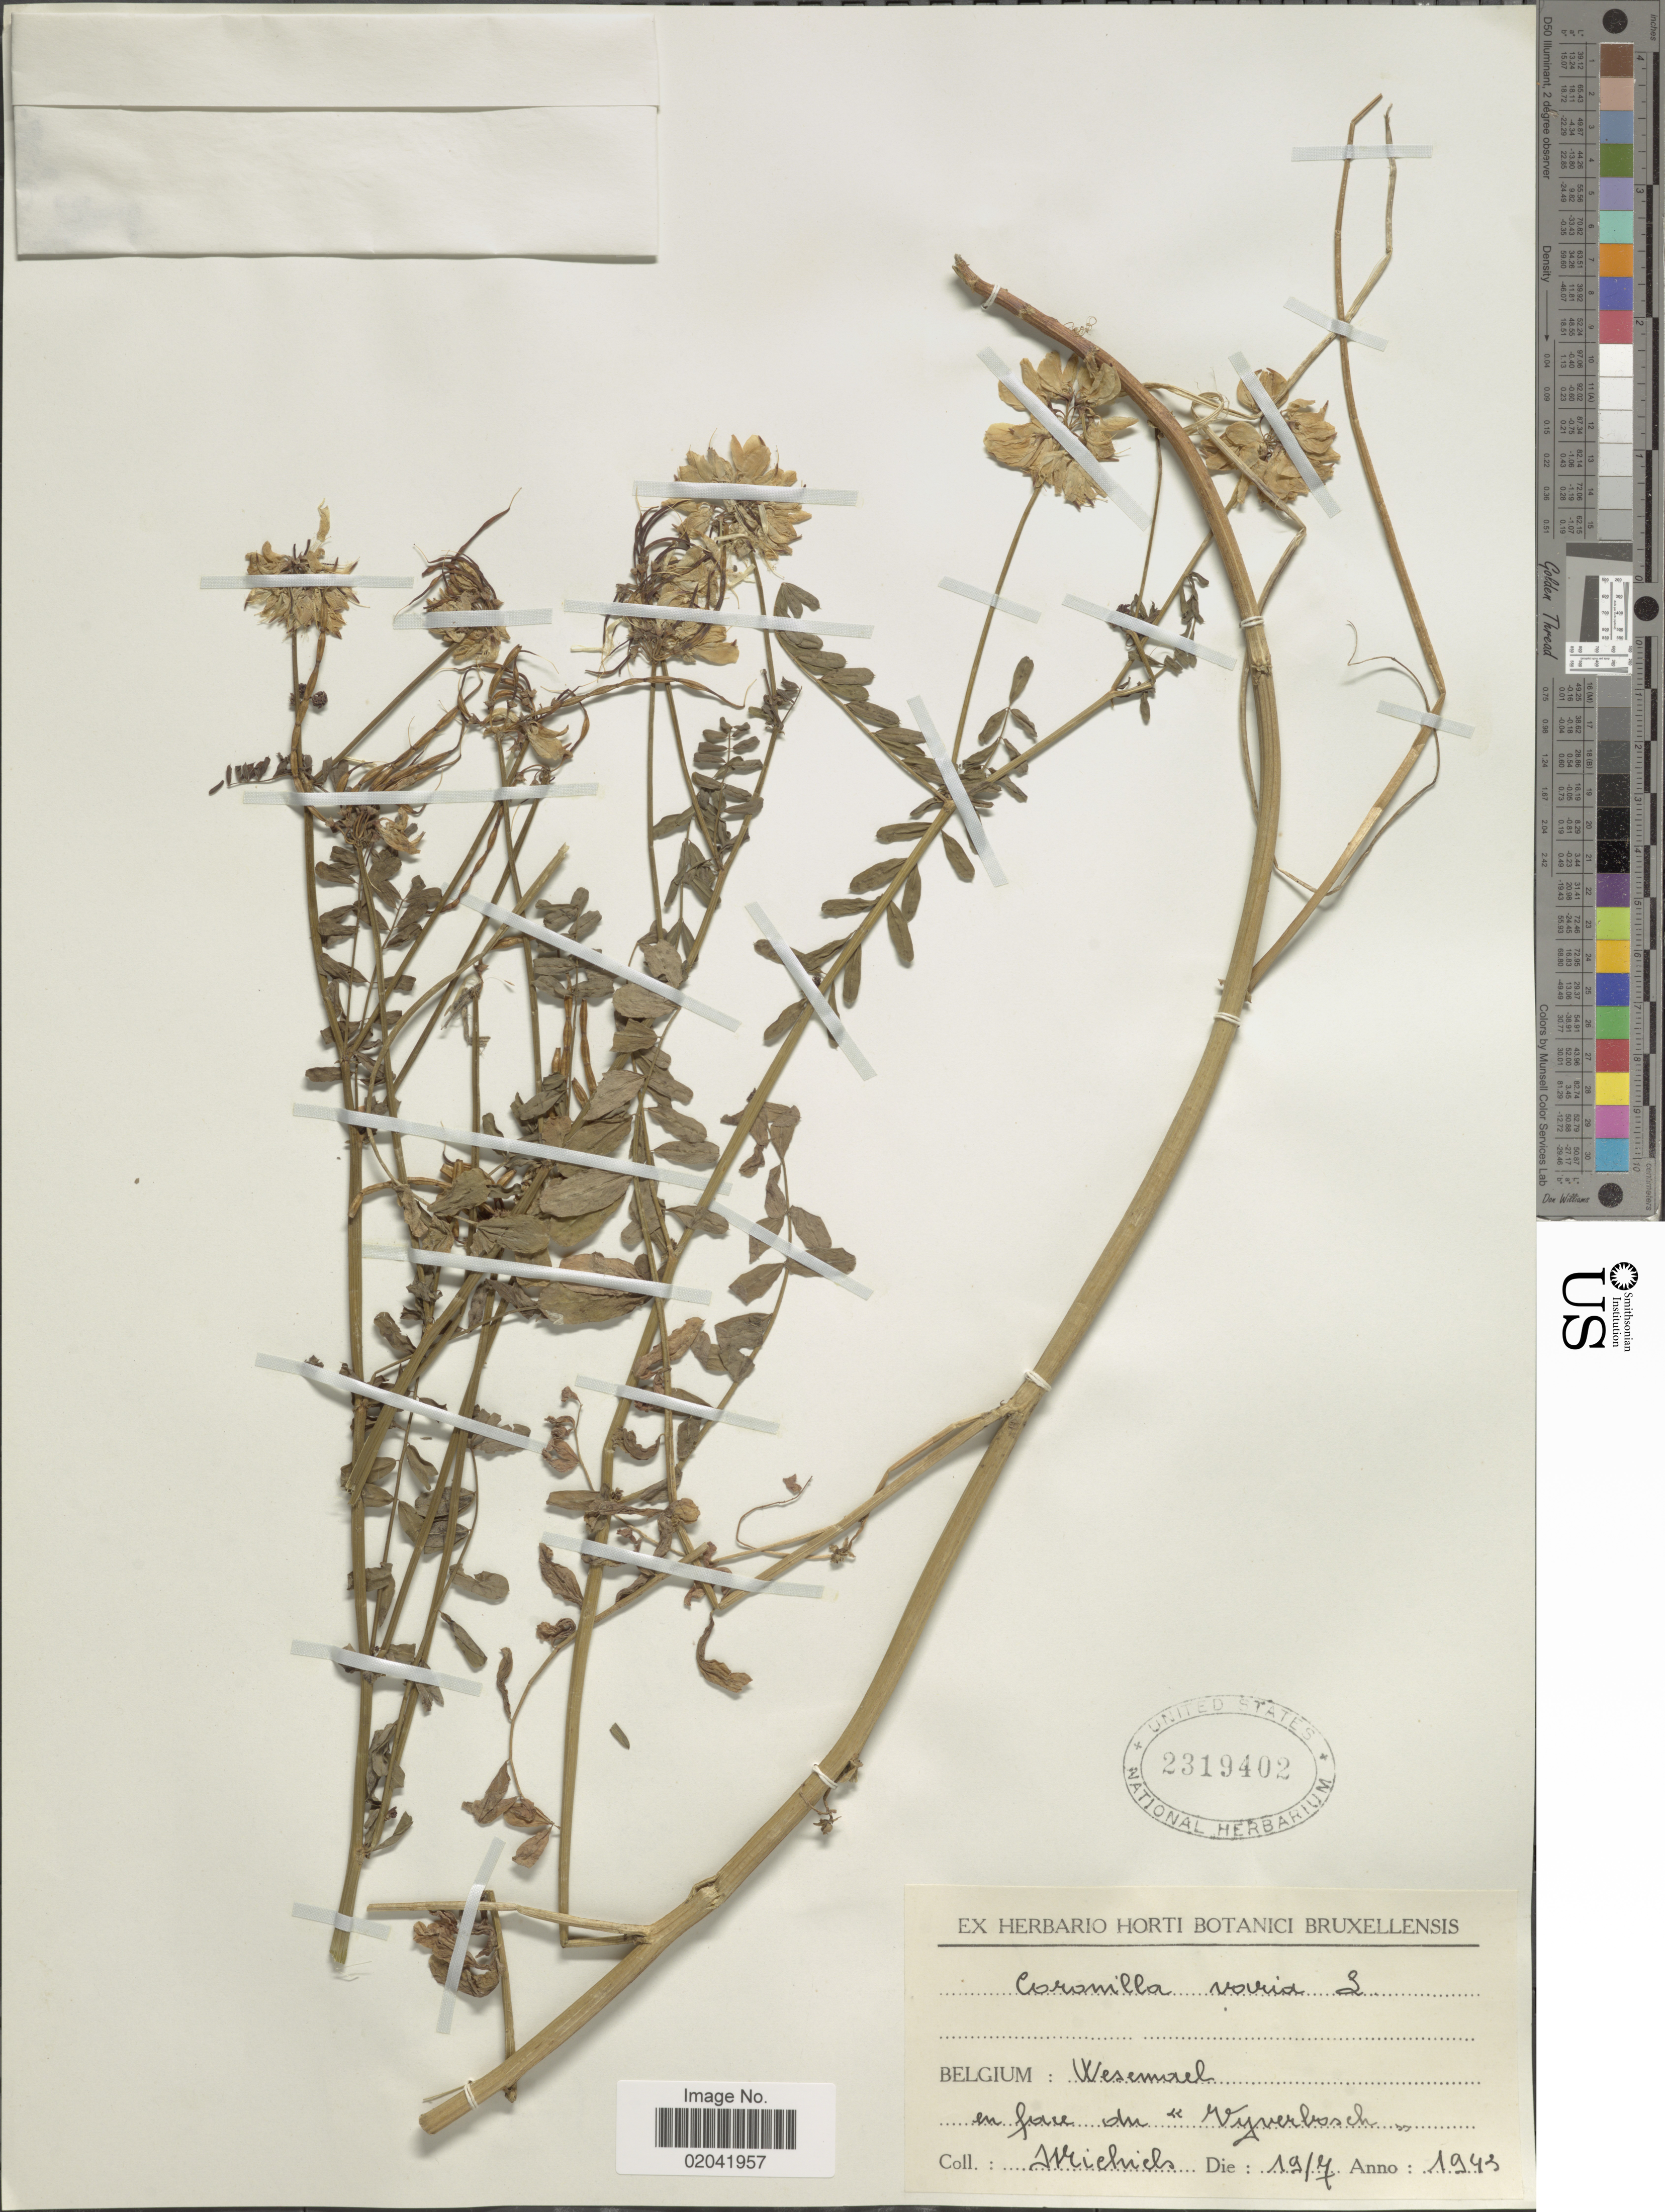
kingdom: Plantae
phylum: Tracheophyta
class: Magnoliopsida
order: Fabales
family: Fabaceae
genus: Coronilla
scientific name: Coronilla varia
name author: L.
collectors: -. Michiels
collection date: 1943-07-19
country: Belgium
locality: Wesemael en force du 'Vijverbosch,,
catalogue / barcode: US 2319402